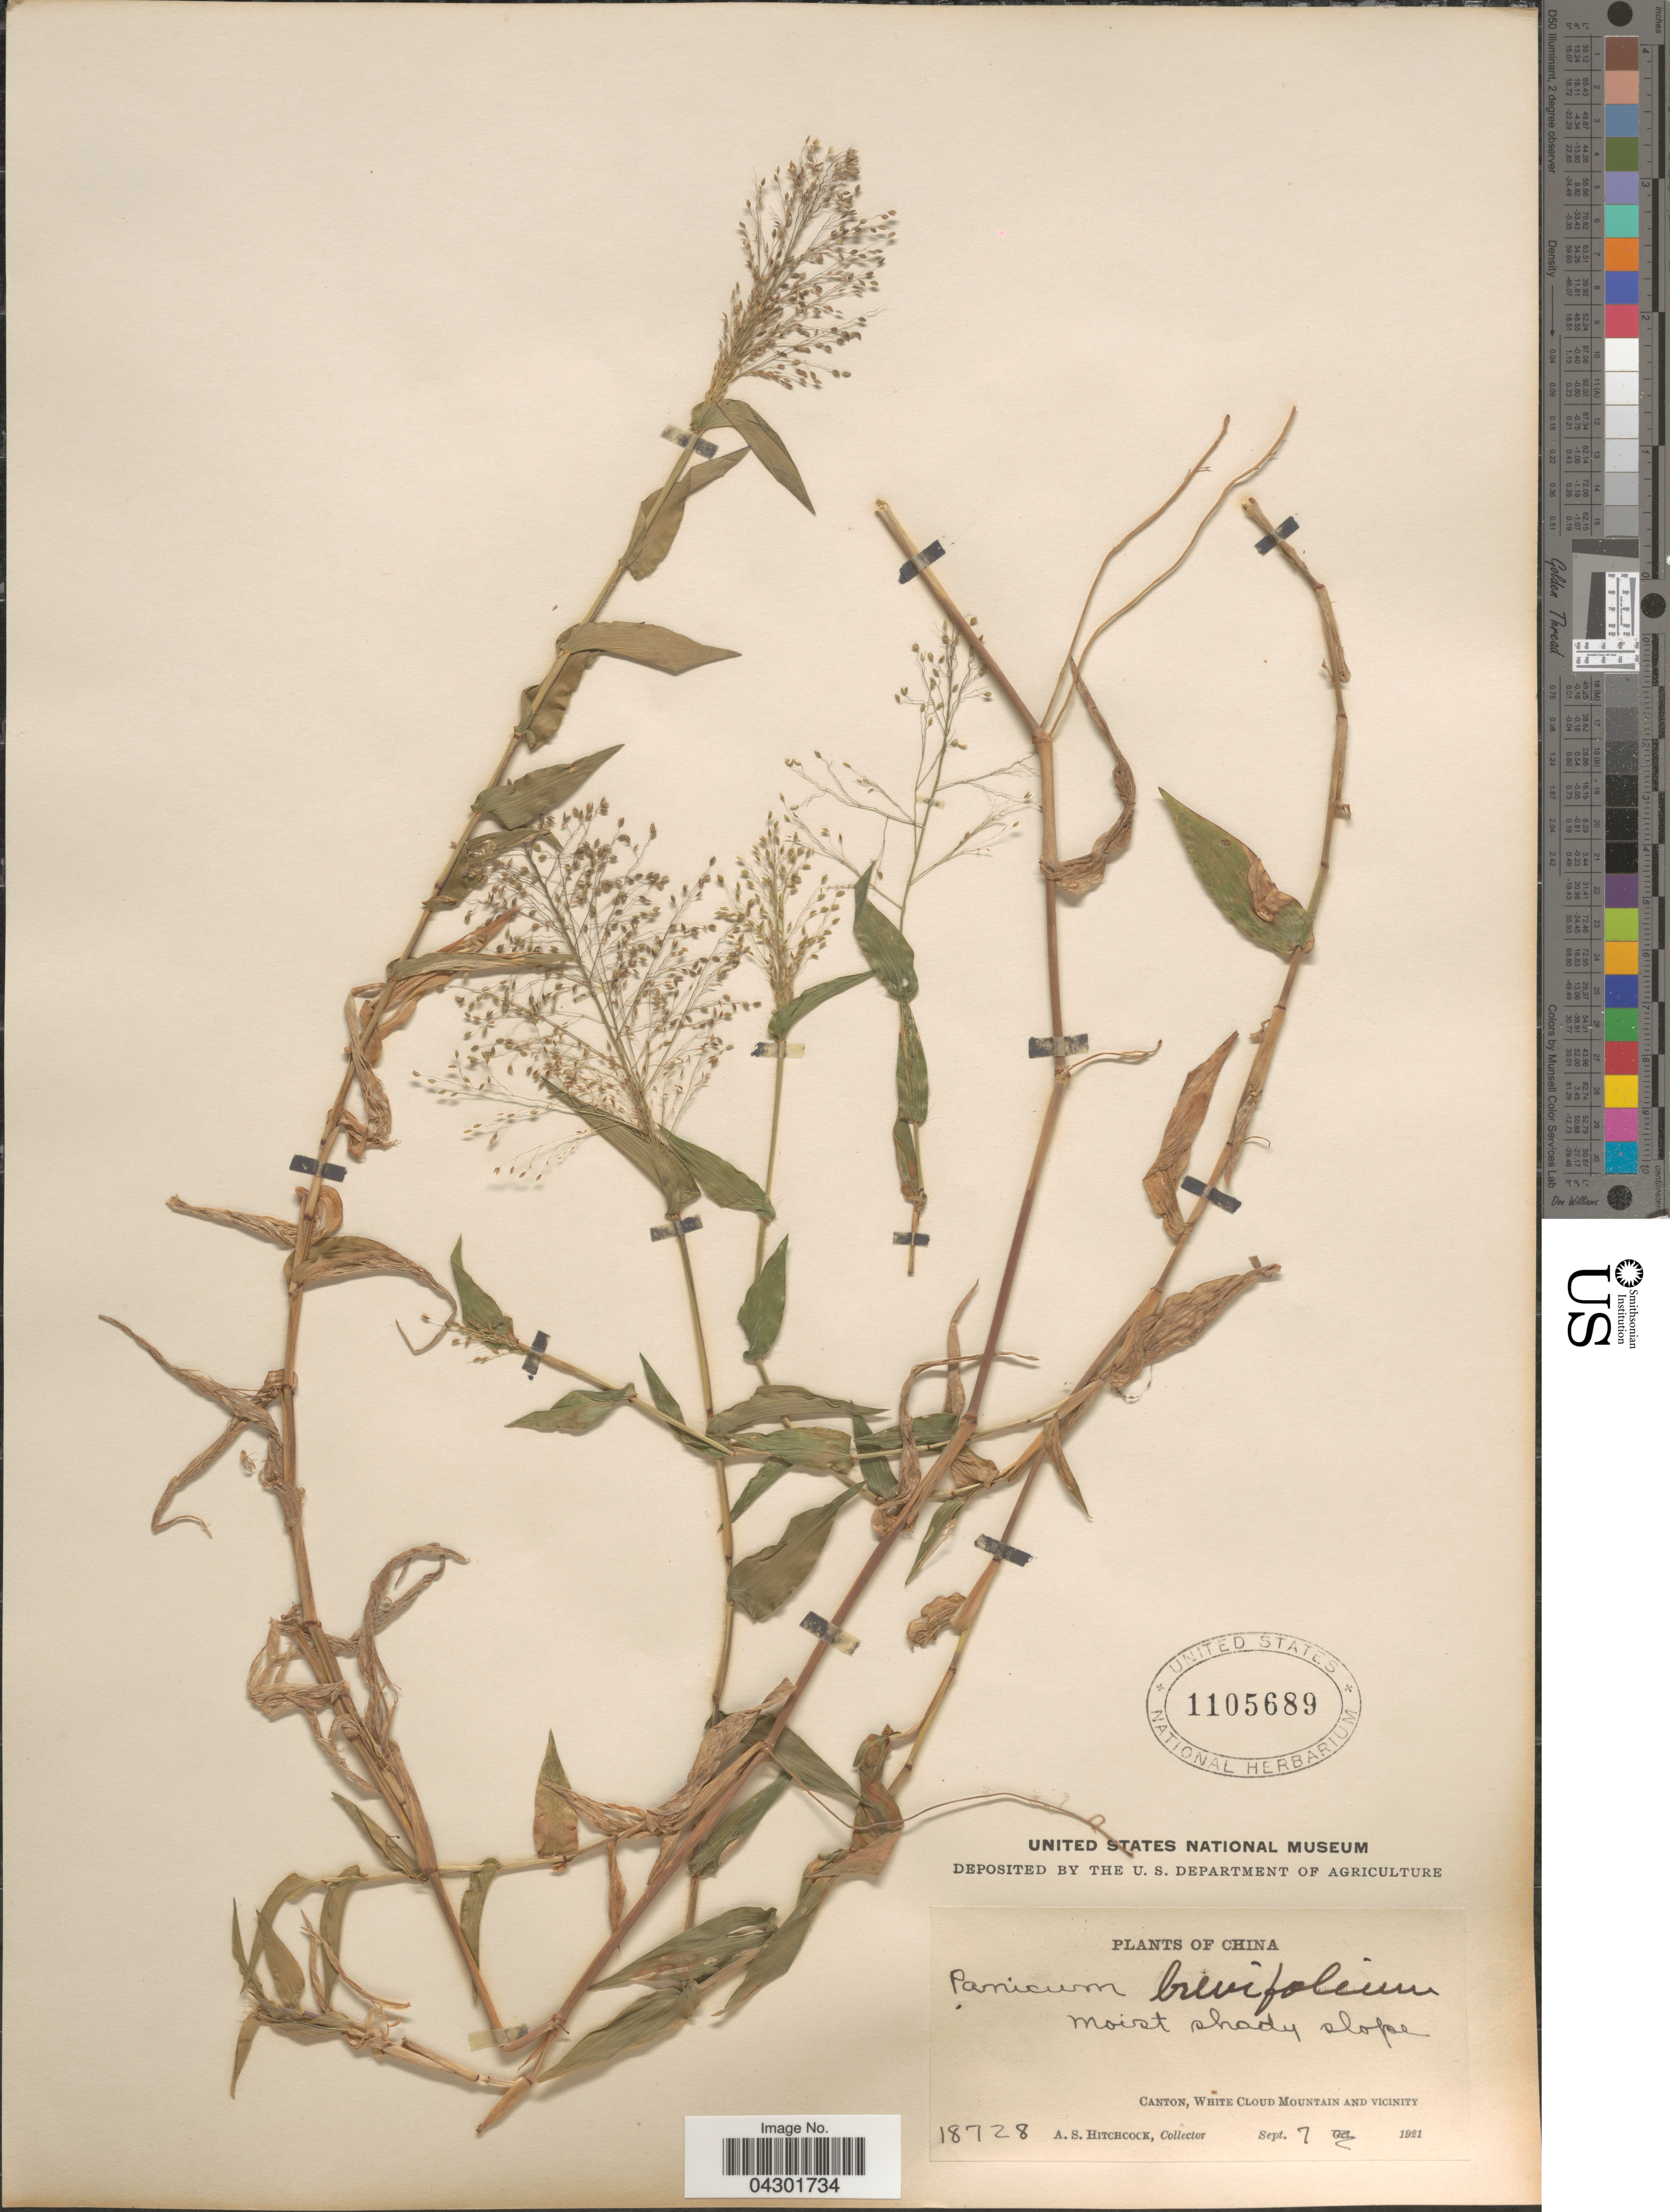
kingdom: Plantae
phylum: Tracheophyta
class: Liliopsida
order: Poales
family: Poaceae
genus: Panicum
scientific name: Panicum brevifolium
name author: L.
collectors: A. S. Hitchcock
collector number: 18728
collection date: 1921-09-07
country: China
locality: Moist shady slope. Canton, White Cloud Mountain and Vicinity.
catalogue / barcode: US 1105689